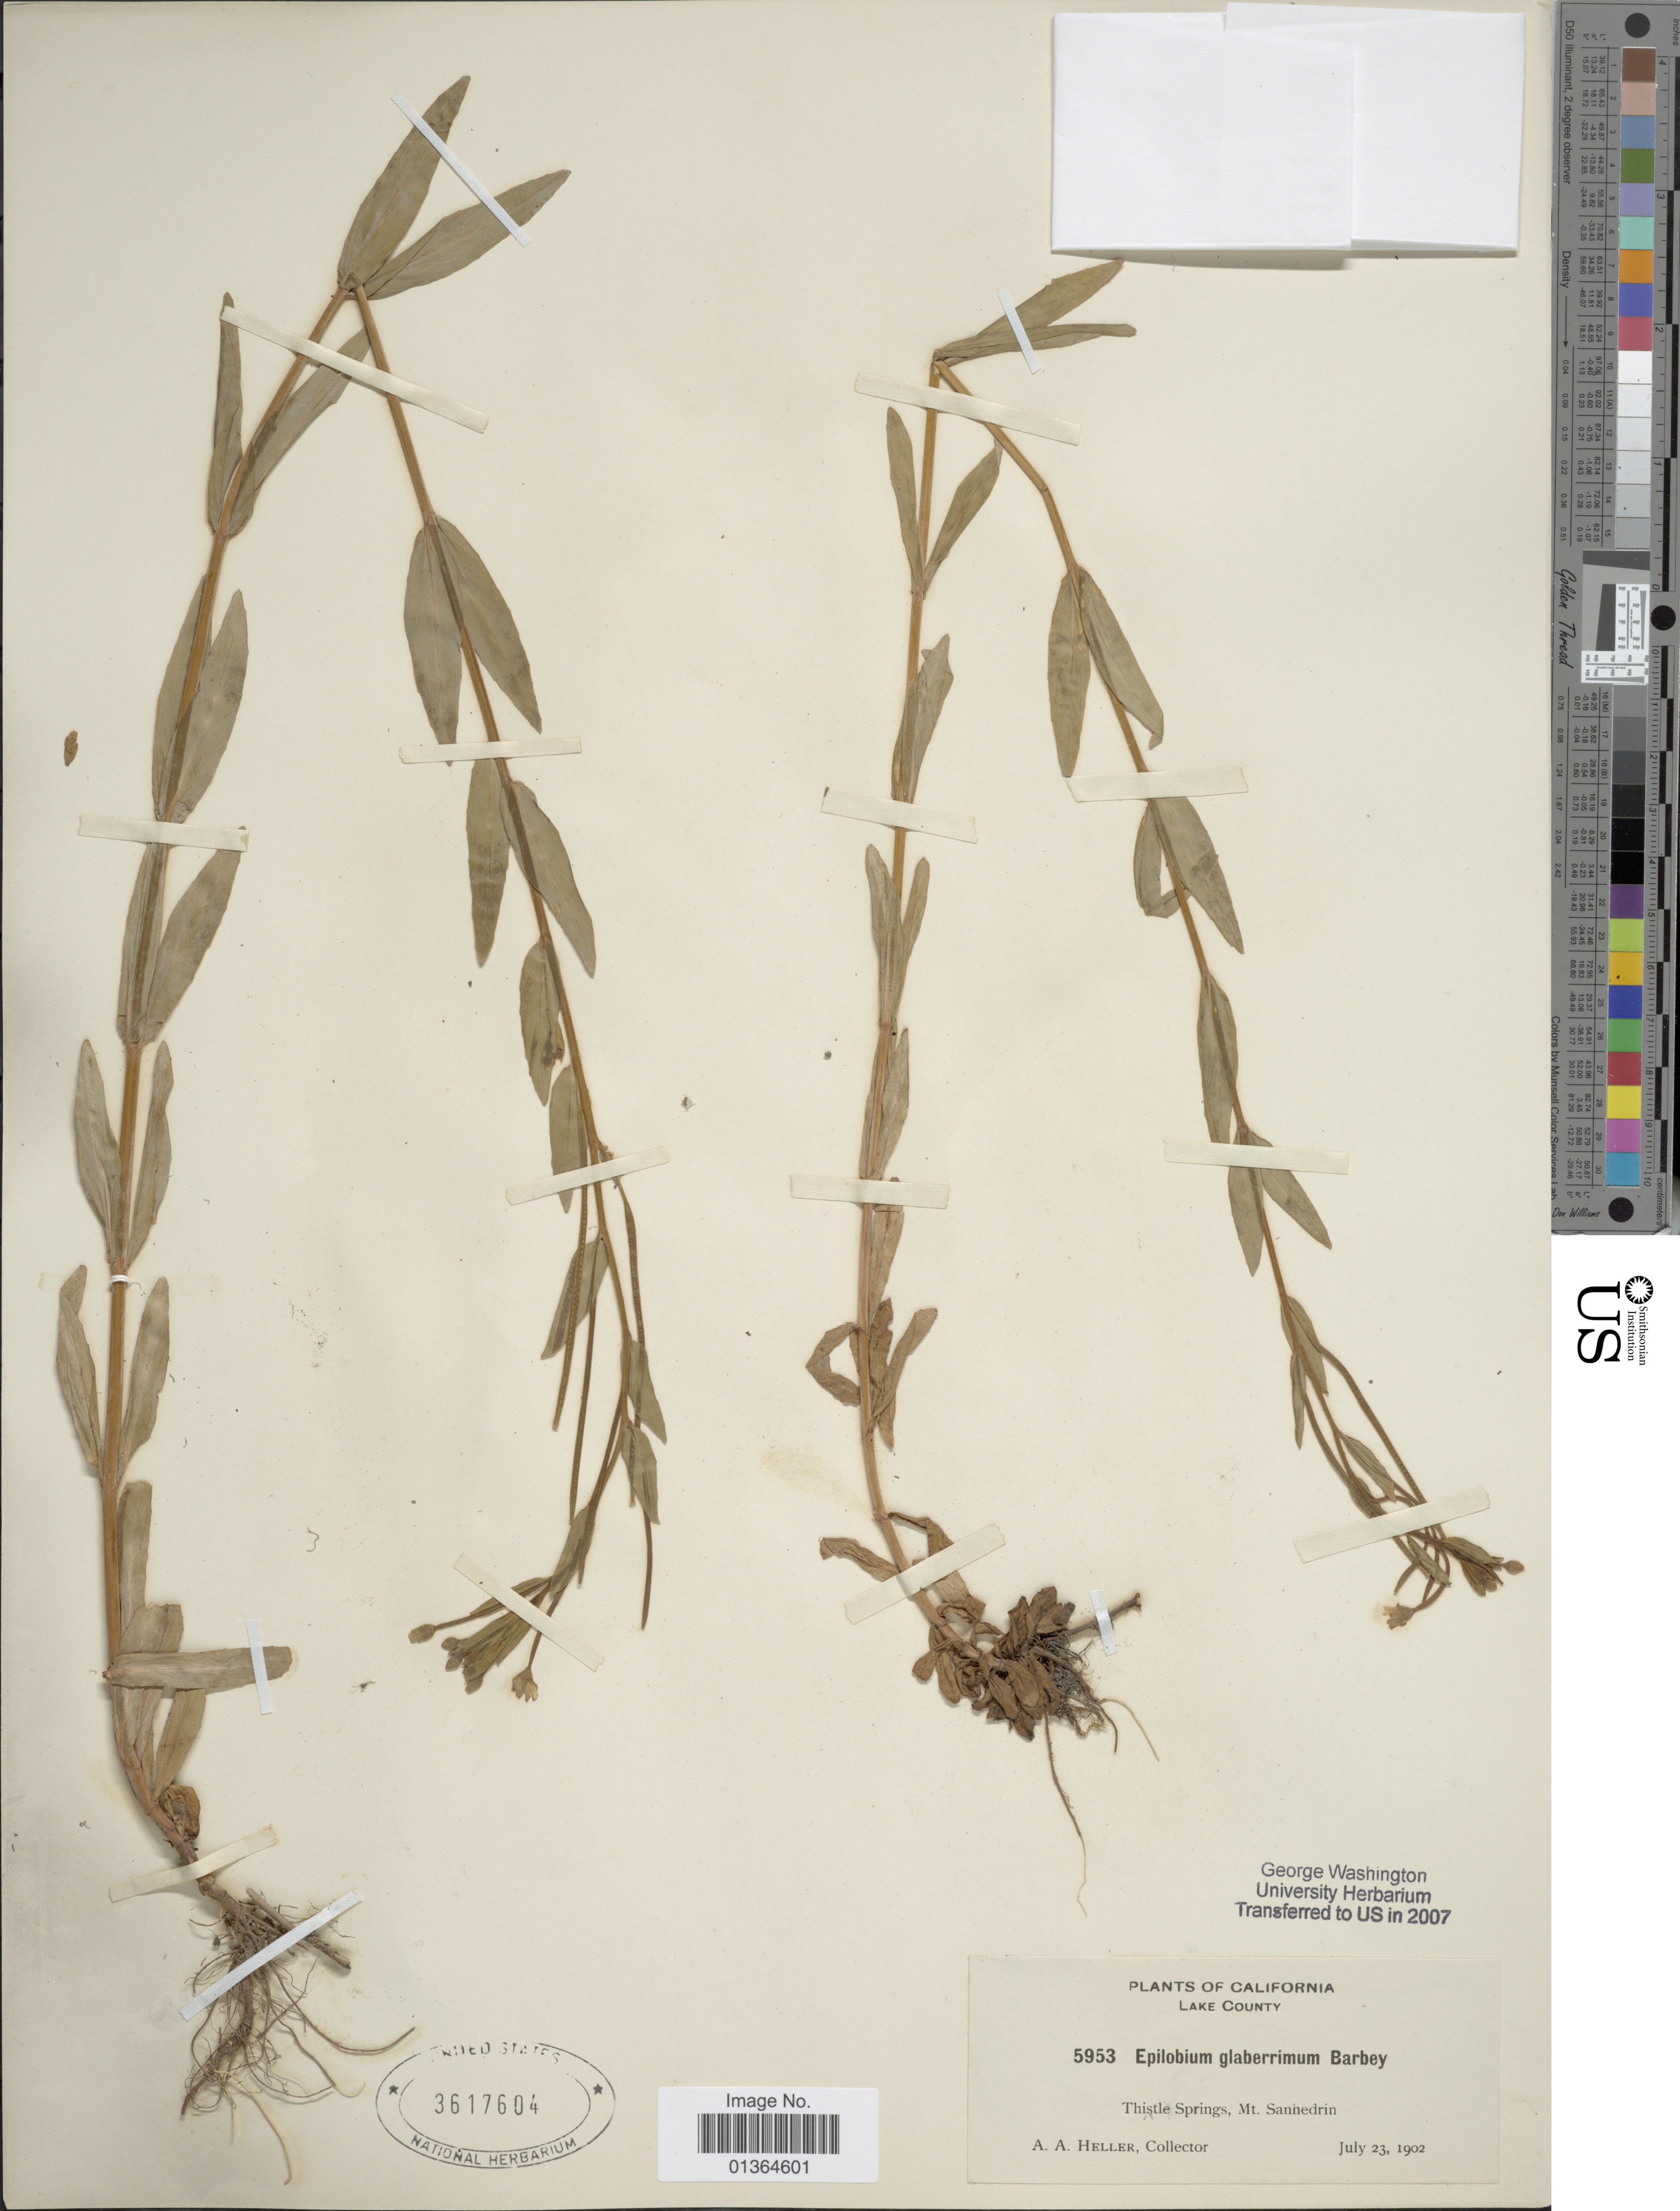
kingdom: Plantae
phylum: Tracheophyta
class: Magnoliopsida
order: Myrtales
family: Onagraceae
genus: Epilobium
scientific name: Epilobium glaberrimum subsp. glaberrimum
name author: Barbey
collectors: A. A. Heller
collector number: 5953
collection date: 1902-07-23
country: United States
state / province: California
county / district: Lake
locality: Lake County. Thistle Springs, Mt. Sanhedrin.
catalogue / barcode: US 3617604